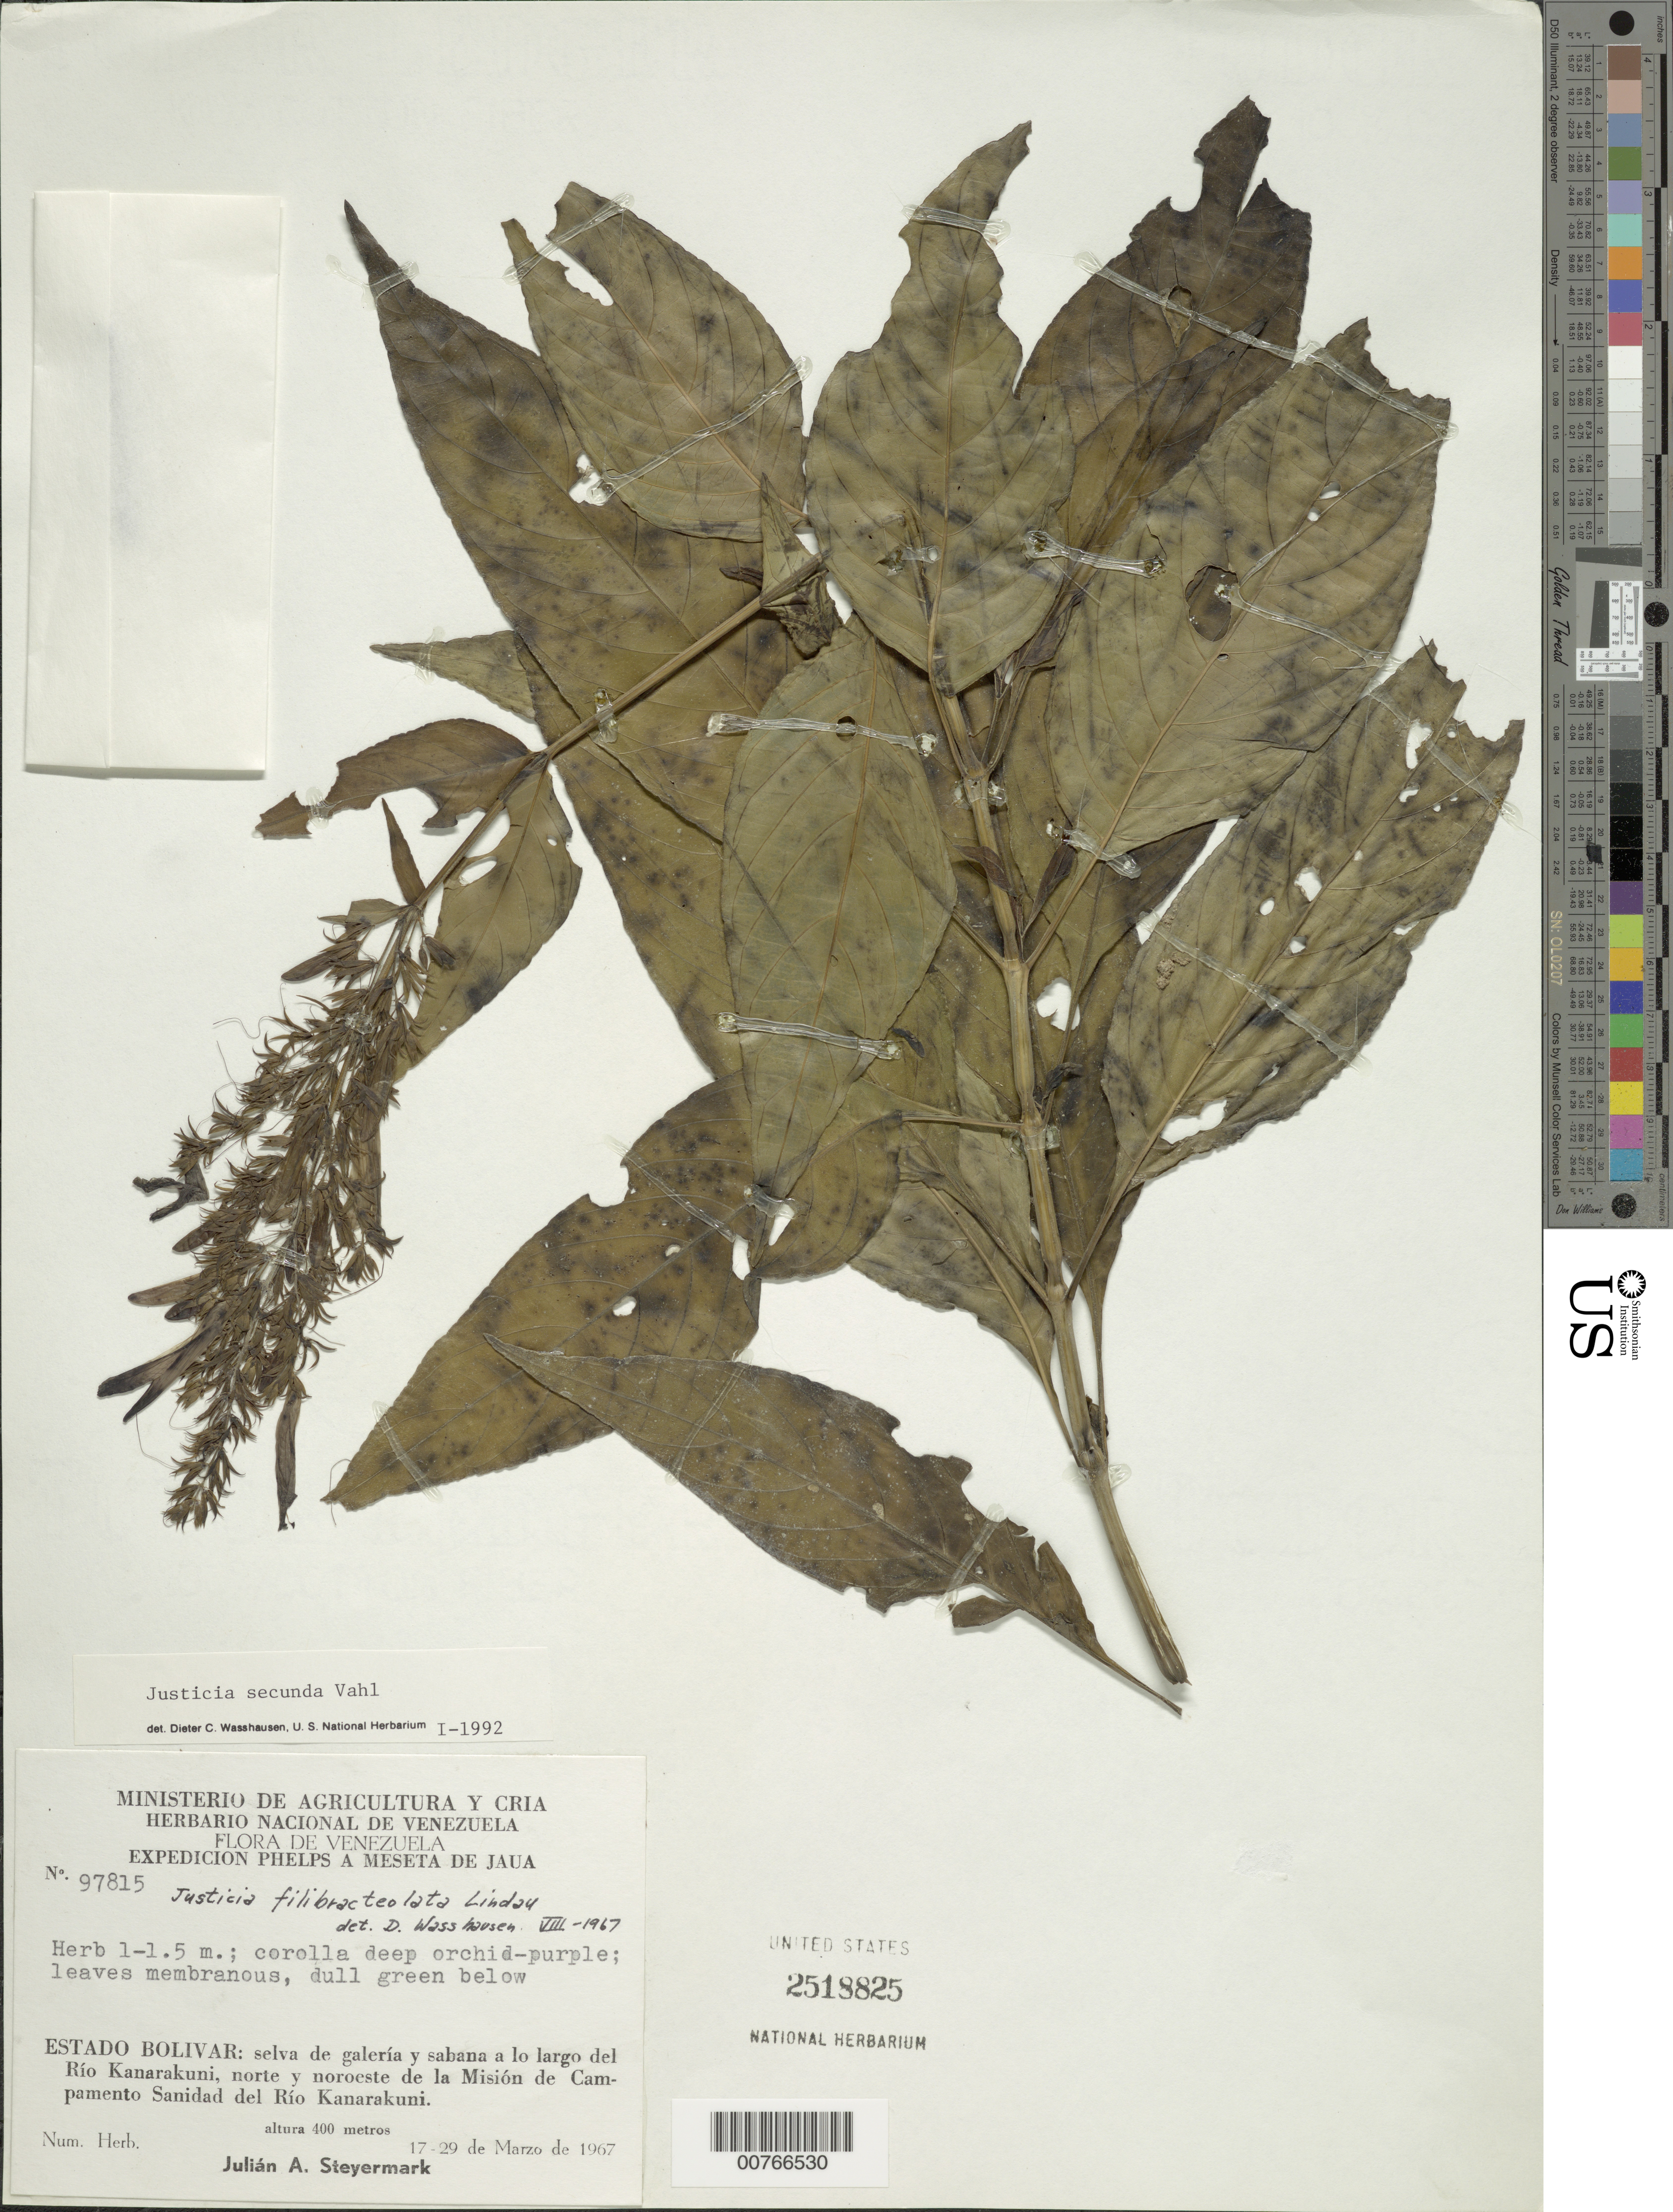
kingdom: Plantae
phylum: Tracheophyta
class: Magnoliopsida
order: Lamiales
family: Acanthaceae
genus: Justicia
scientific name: Justicia secunda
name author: Vahl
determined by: Wasshausen, Dieter C., (BOT), Smithsonian Institution - National Museum of Natural History (UNITED STATES)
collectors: J. Steyermark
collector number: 97815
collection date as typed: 17-Mar-67 to 29-Mar-67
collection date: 1967-03-17/1967-03-29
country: Venezuela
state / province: Bolívar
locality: Río Kanarakuni, N and NW of Mision de Campamento Sanidad del Río Kanarakuni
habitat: Gallery forest and savanna along river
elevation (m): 400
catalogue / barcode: US 2518825